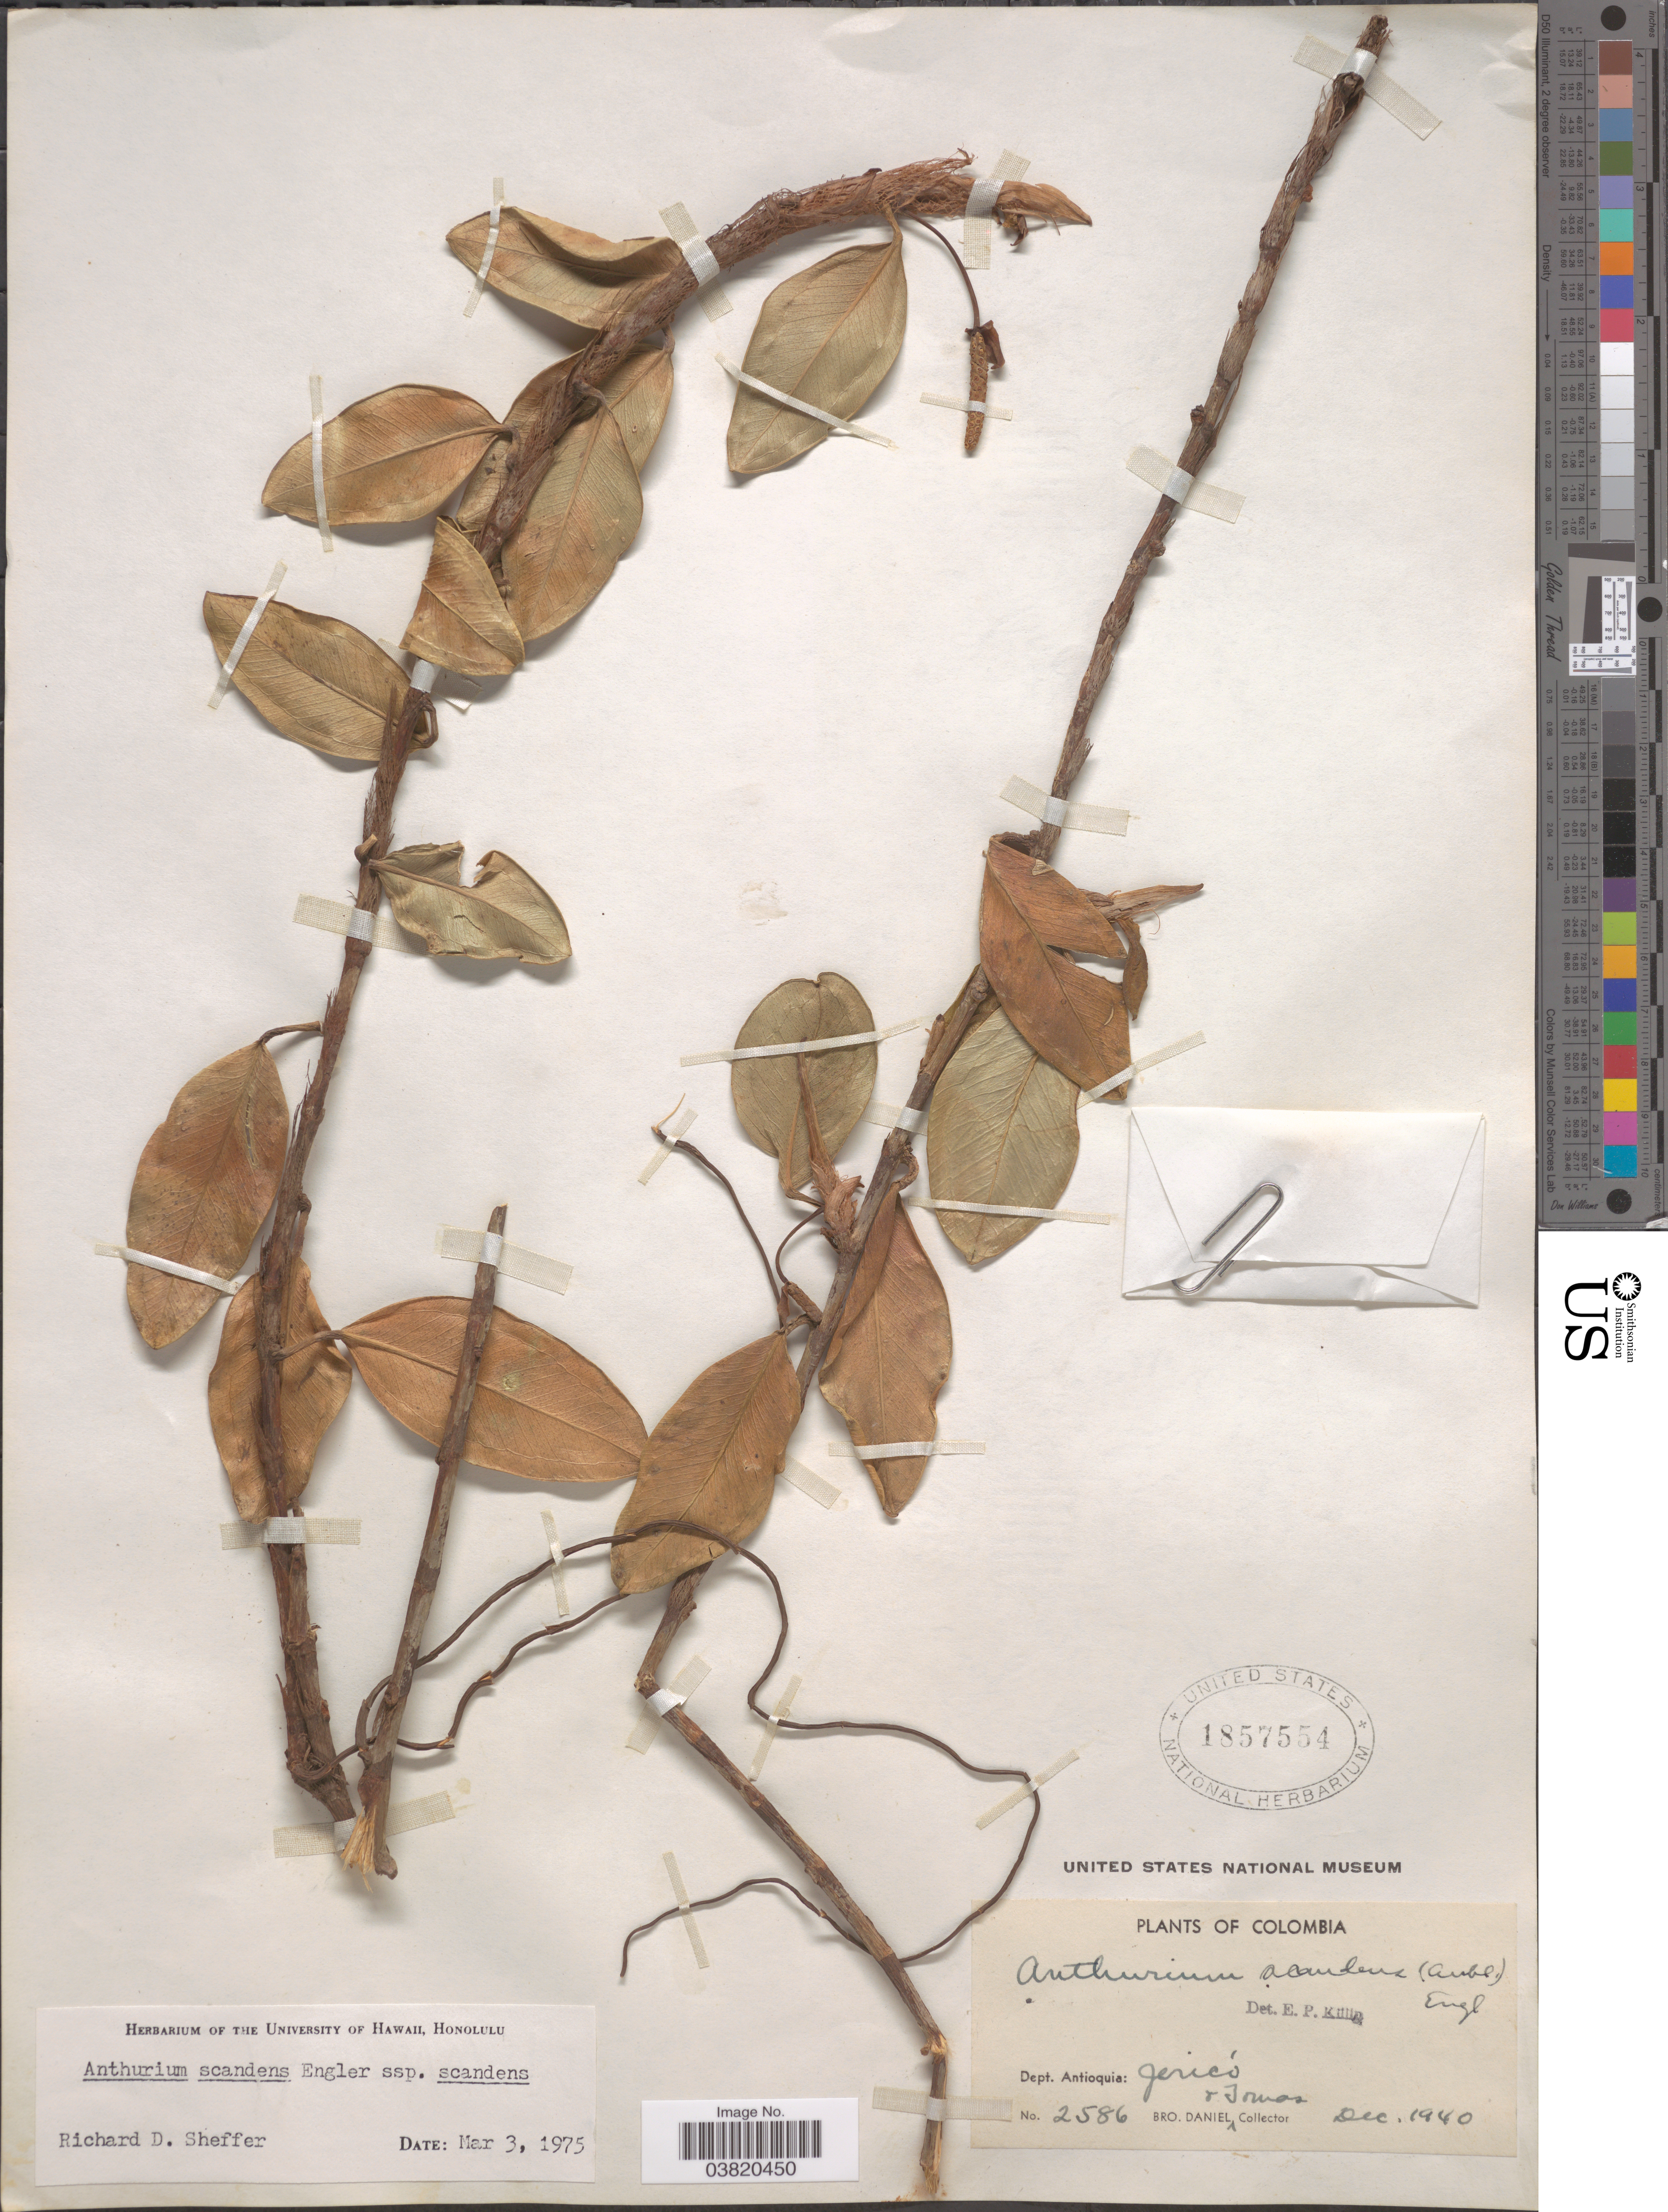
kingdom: Plantae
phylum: Tracheophyta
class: Liliopsida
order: Alismatales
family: Araceae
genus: Anthurium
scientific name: Anthurium scandens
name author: (Aubl.) Engl.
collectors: Bro. Daniel & B. Tomas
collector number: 2586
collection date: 1940-12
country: Colombia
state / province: Antioquia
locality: Dept. Antioquia: Jericó.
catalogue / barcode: US 1857554